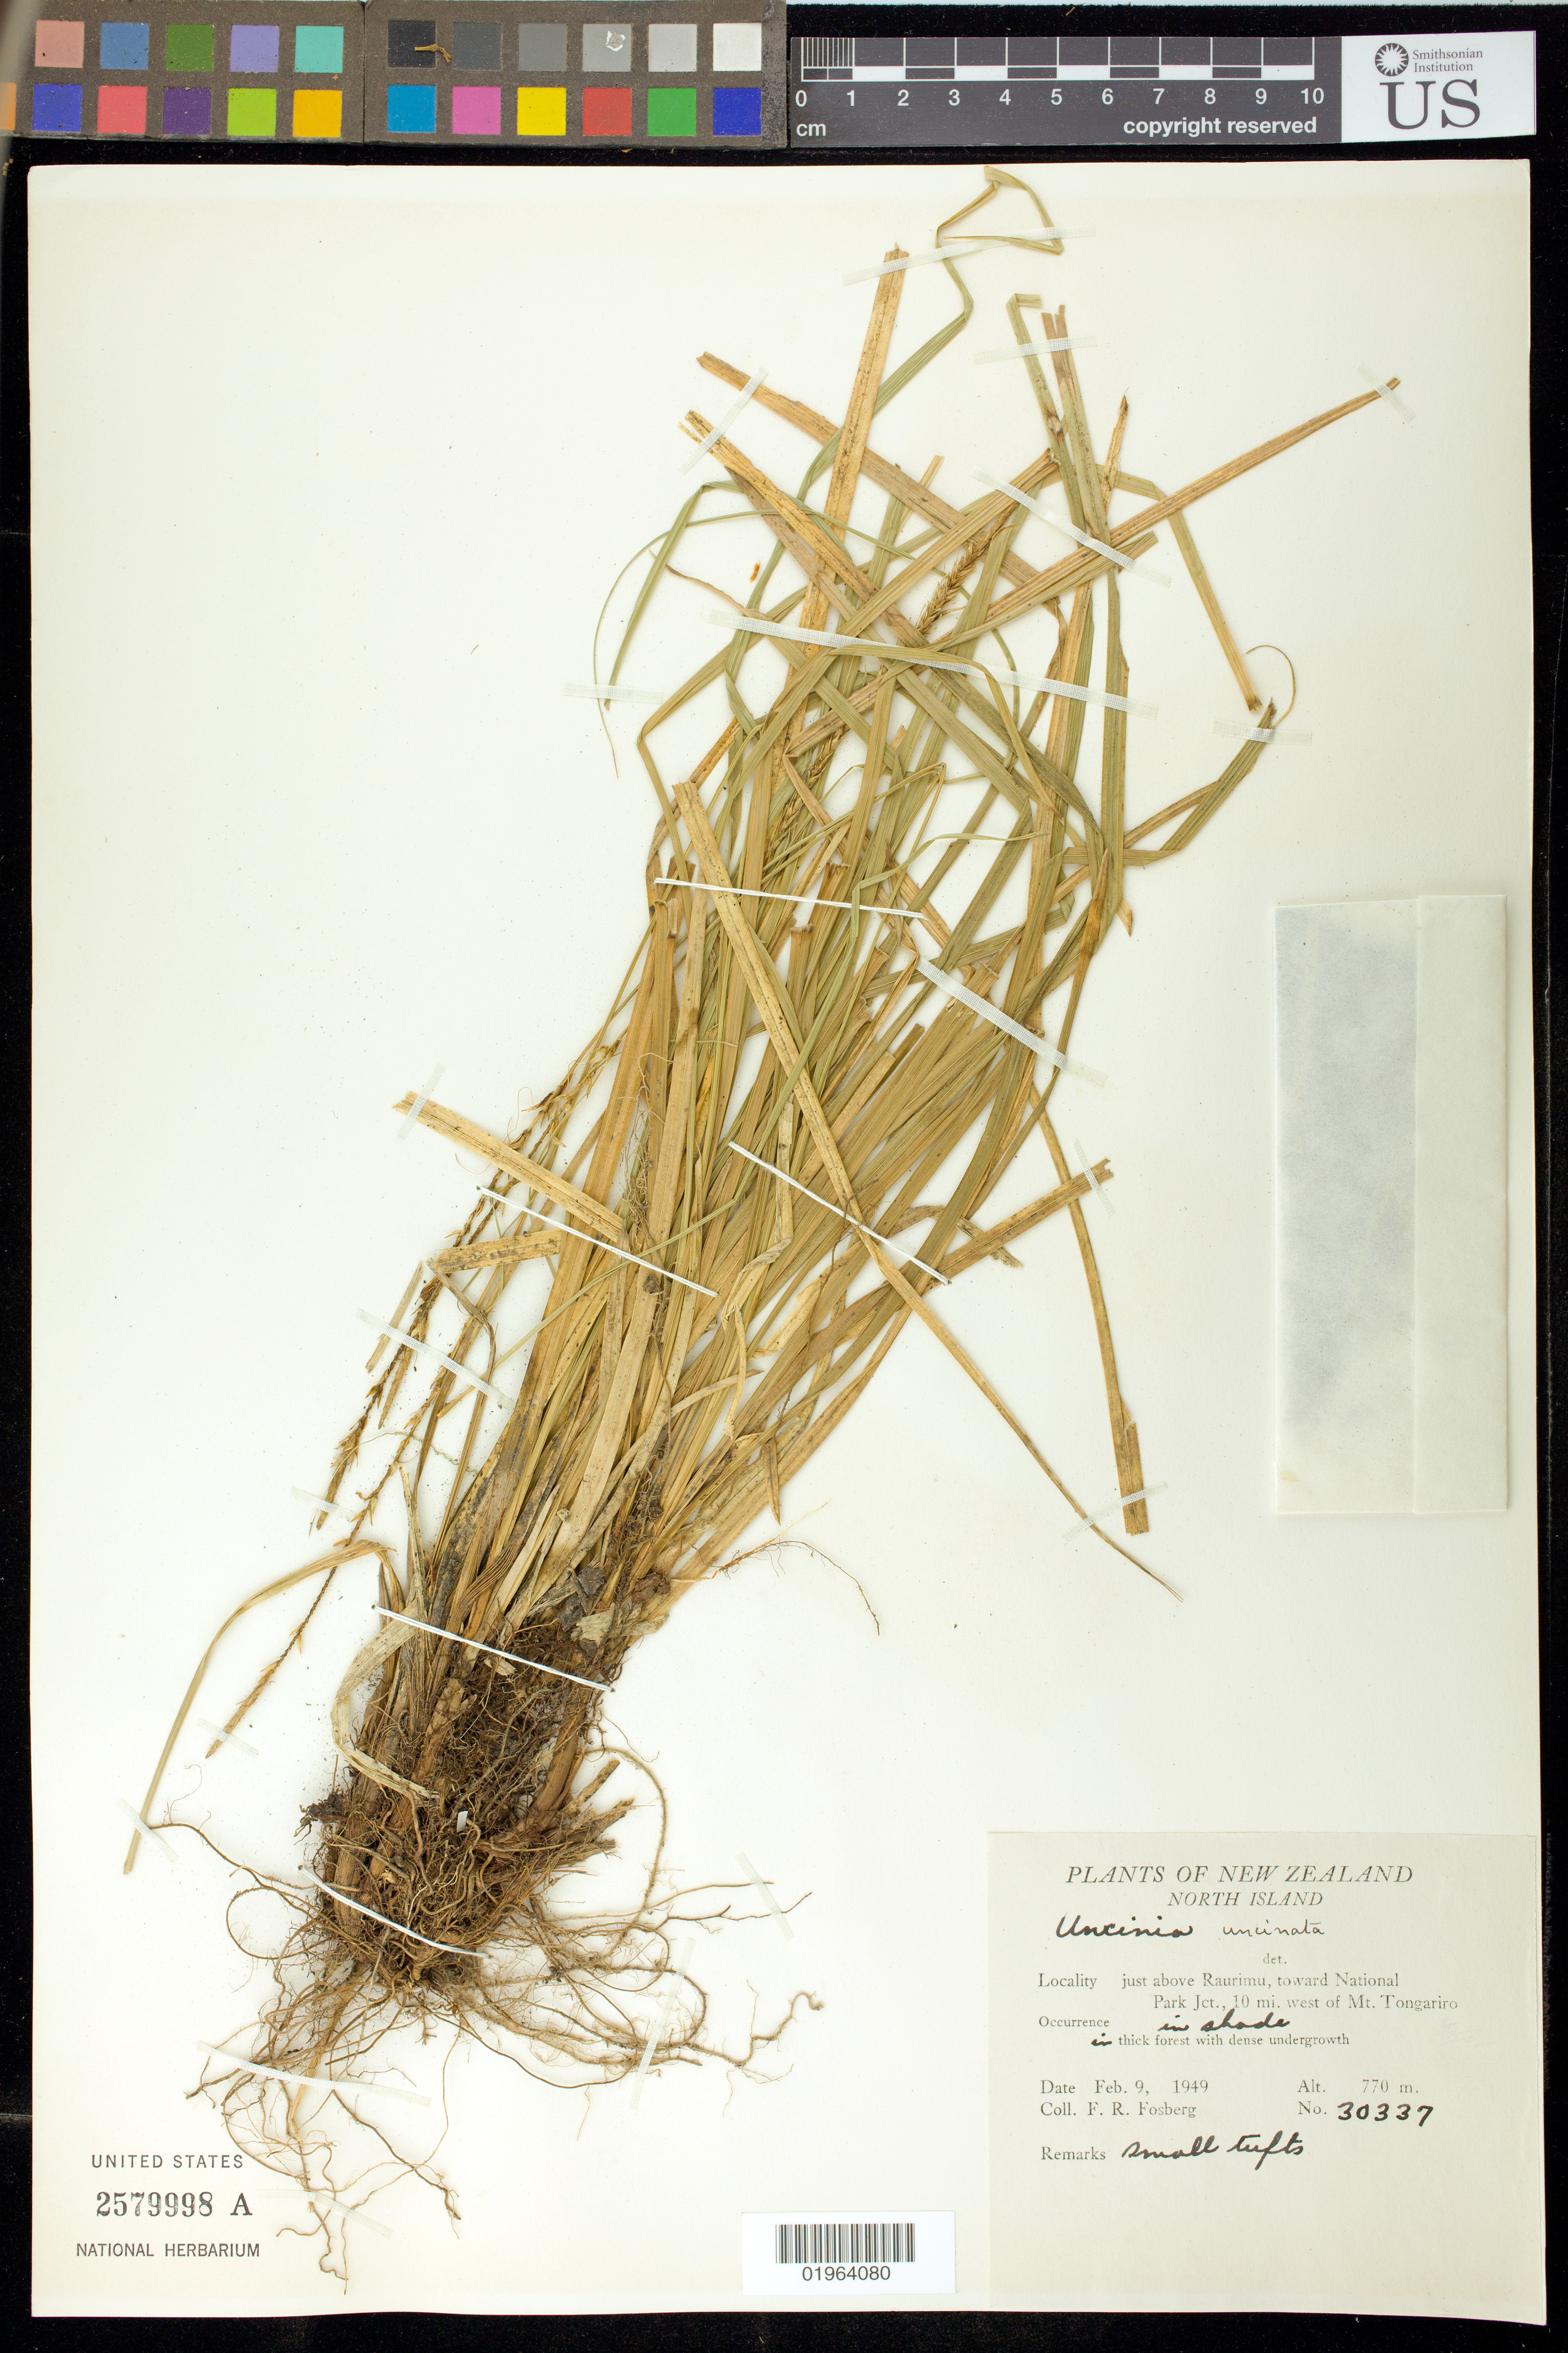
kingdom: Plantae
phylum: Tracheophyta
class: Liliopsida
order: Poales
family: Cyperaceae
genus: Carex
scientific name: Carex uncinata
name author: L. f.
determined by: Strong, Mark T., (BOT), Smithsonian Institution - National Museum of Natural History (UNITED STATES)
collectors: F. R. Fosberg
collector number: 30337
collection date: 1949-02-09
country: New Zealand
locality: North Island, just above Raurimu, toward National Park Jct., 10 mi. west of Mt. Tongariro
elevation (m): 770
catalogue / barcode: US 2579998